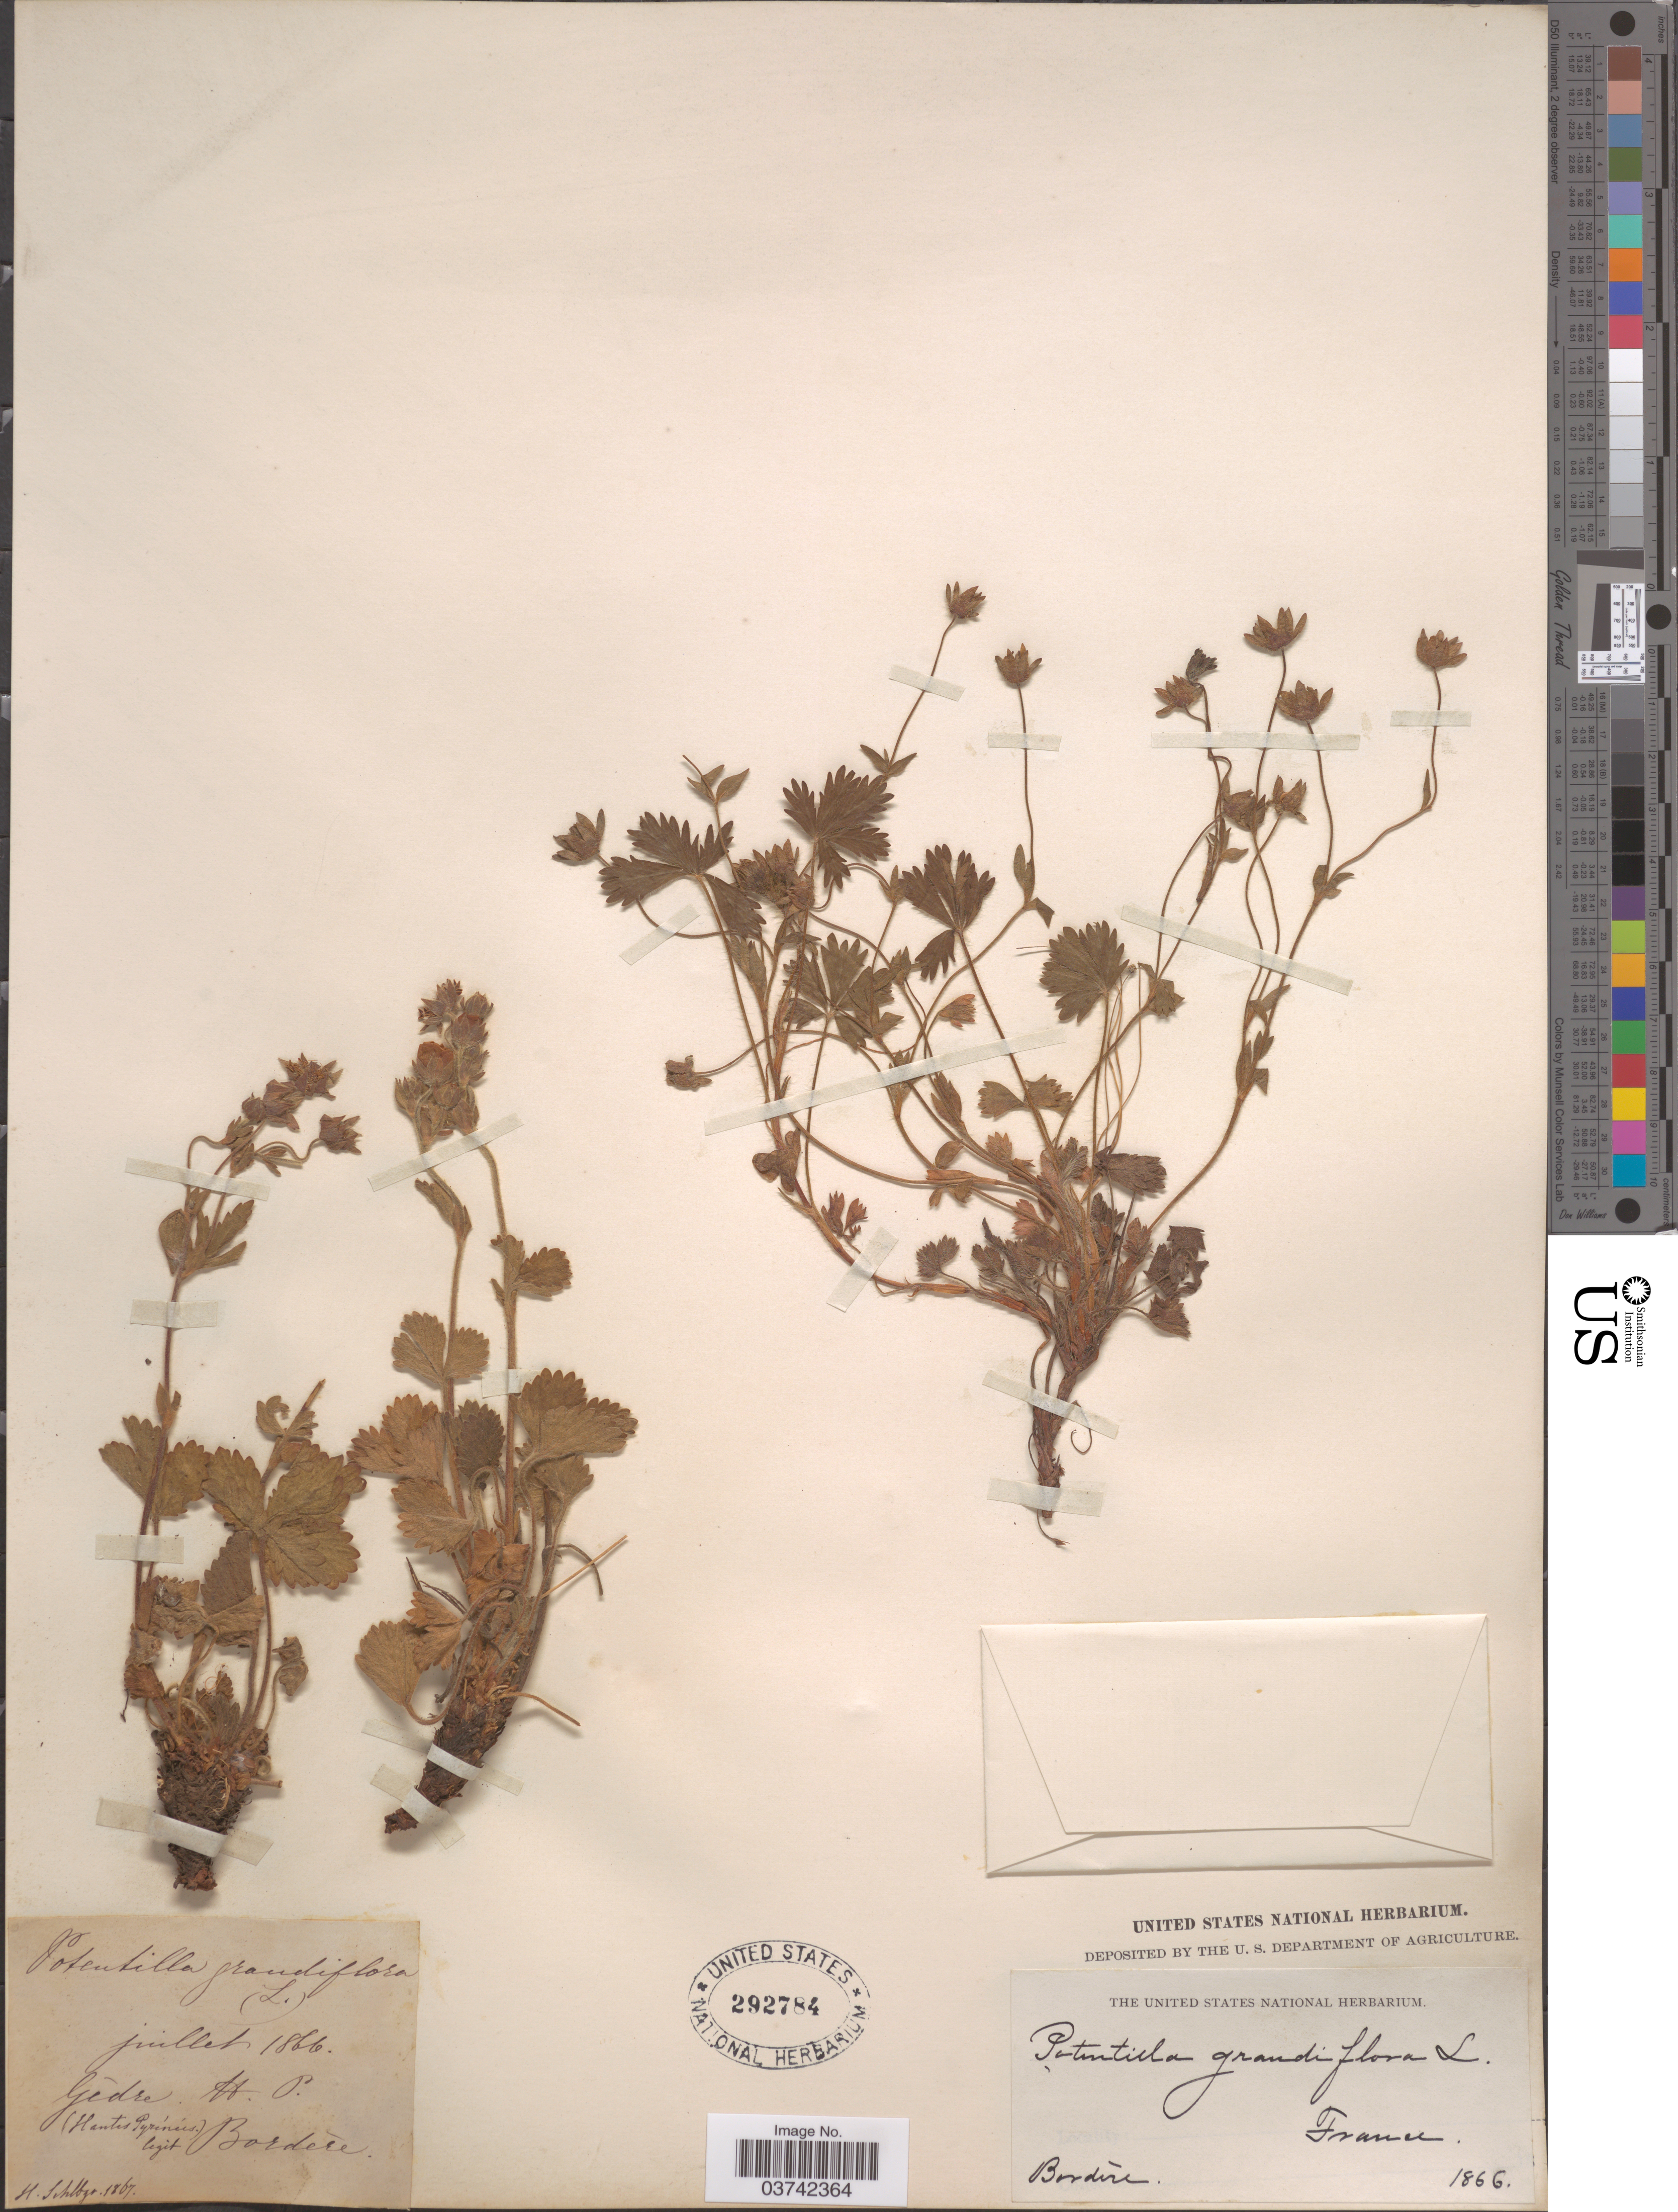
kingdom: Plantae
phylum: Tracheophyta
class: Magnoliopsida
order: Rosales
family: Rosaceae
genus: Potentilla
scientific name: Potentilla grandiflora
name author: L.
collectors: -. Bordère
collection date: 1866-07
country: France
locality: Gèdre. H. P. (Hautes Pyrénées).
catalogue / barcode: US 292784